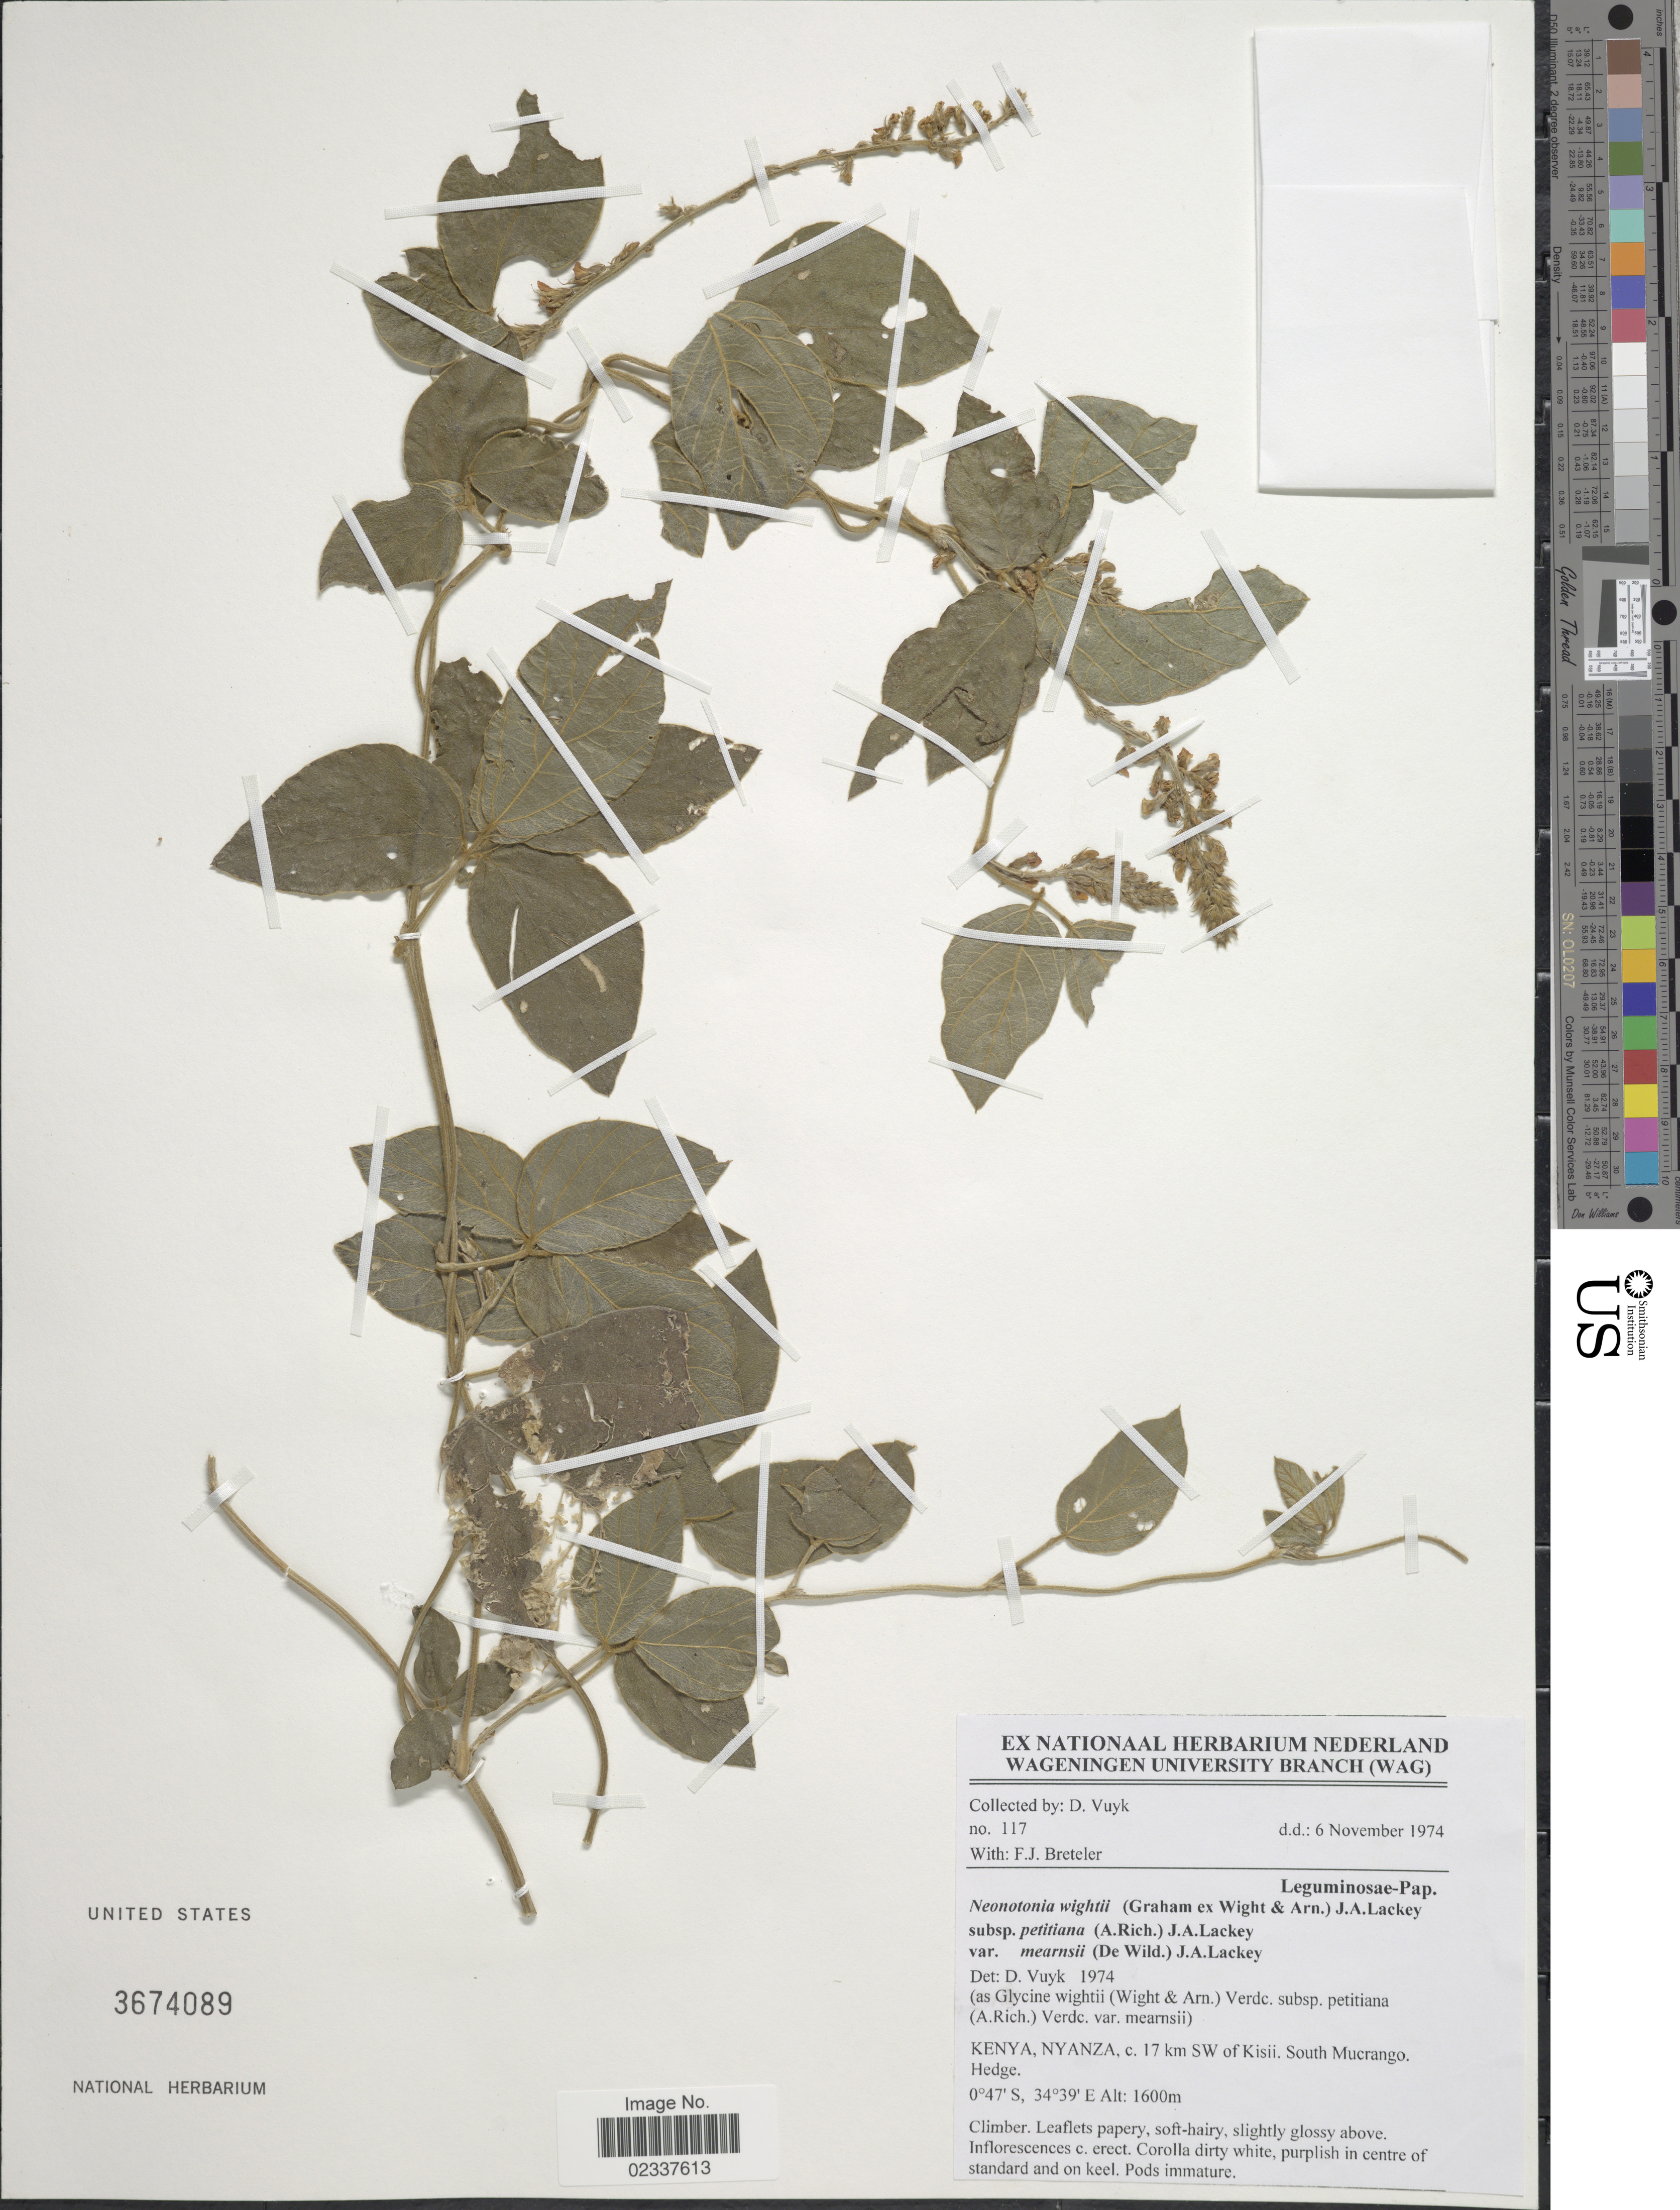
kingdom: Plantae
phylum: Tracheophyta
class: Magnoliopsida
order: Fabales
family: Fabaceae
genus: Neonotonia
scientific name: Neonotonia wightii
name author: (Arn.) J.A. Lackey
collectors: D. Vuyk & F. J. Breteler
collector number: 117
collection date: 1974-11-06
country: Kenya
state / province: Kisii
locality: C. 17 km SW of Kisii. South Mucrango. Nyanza.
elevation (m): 1600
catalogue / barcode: US 3674089